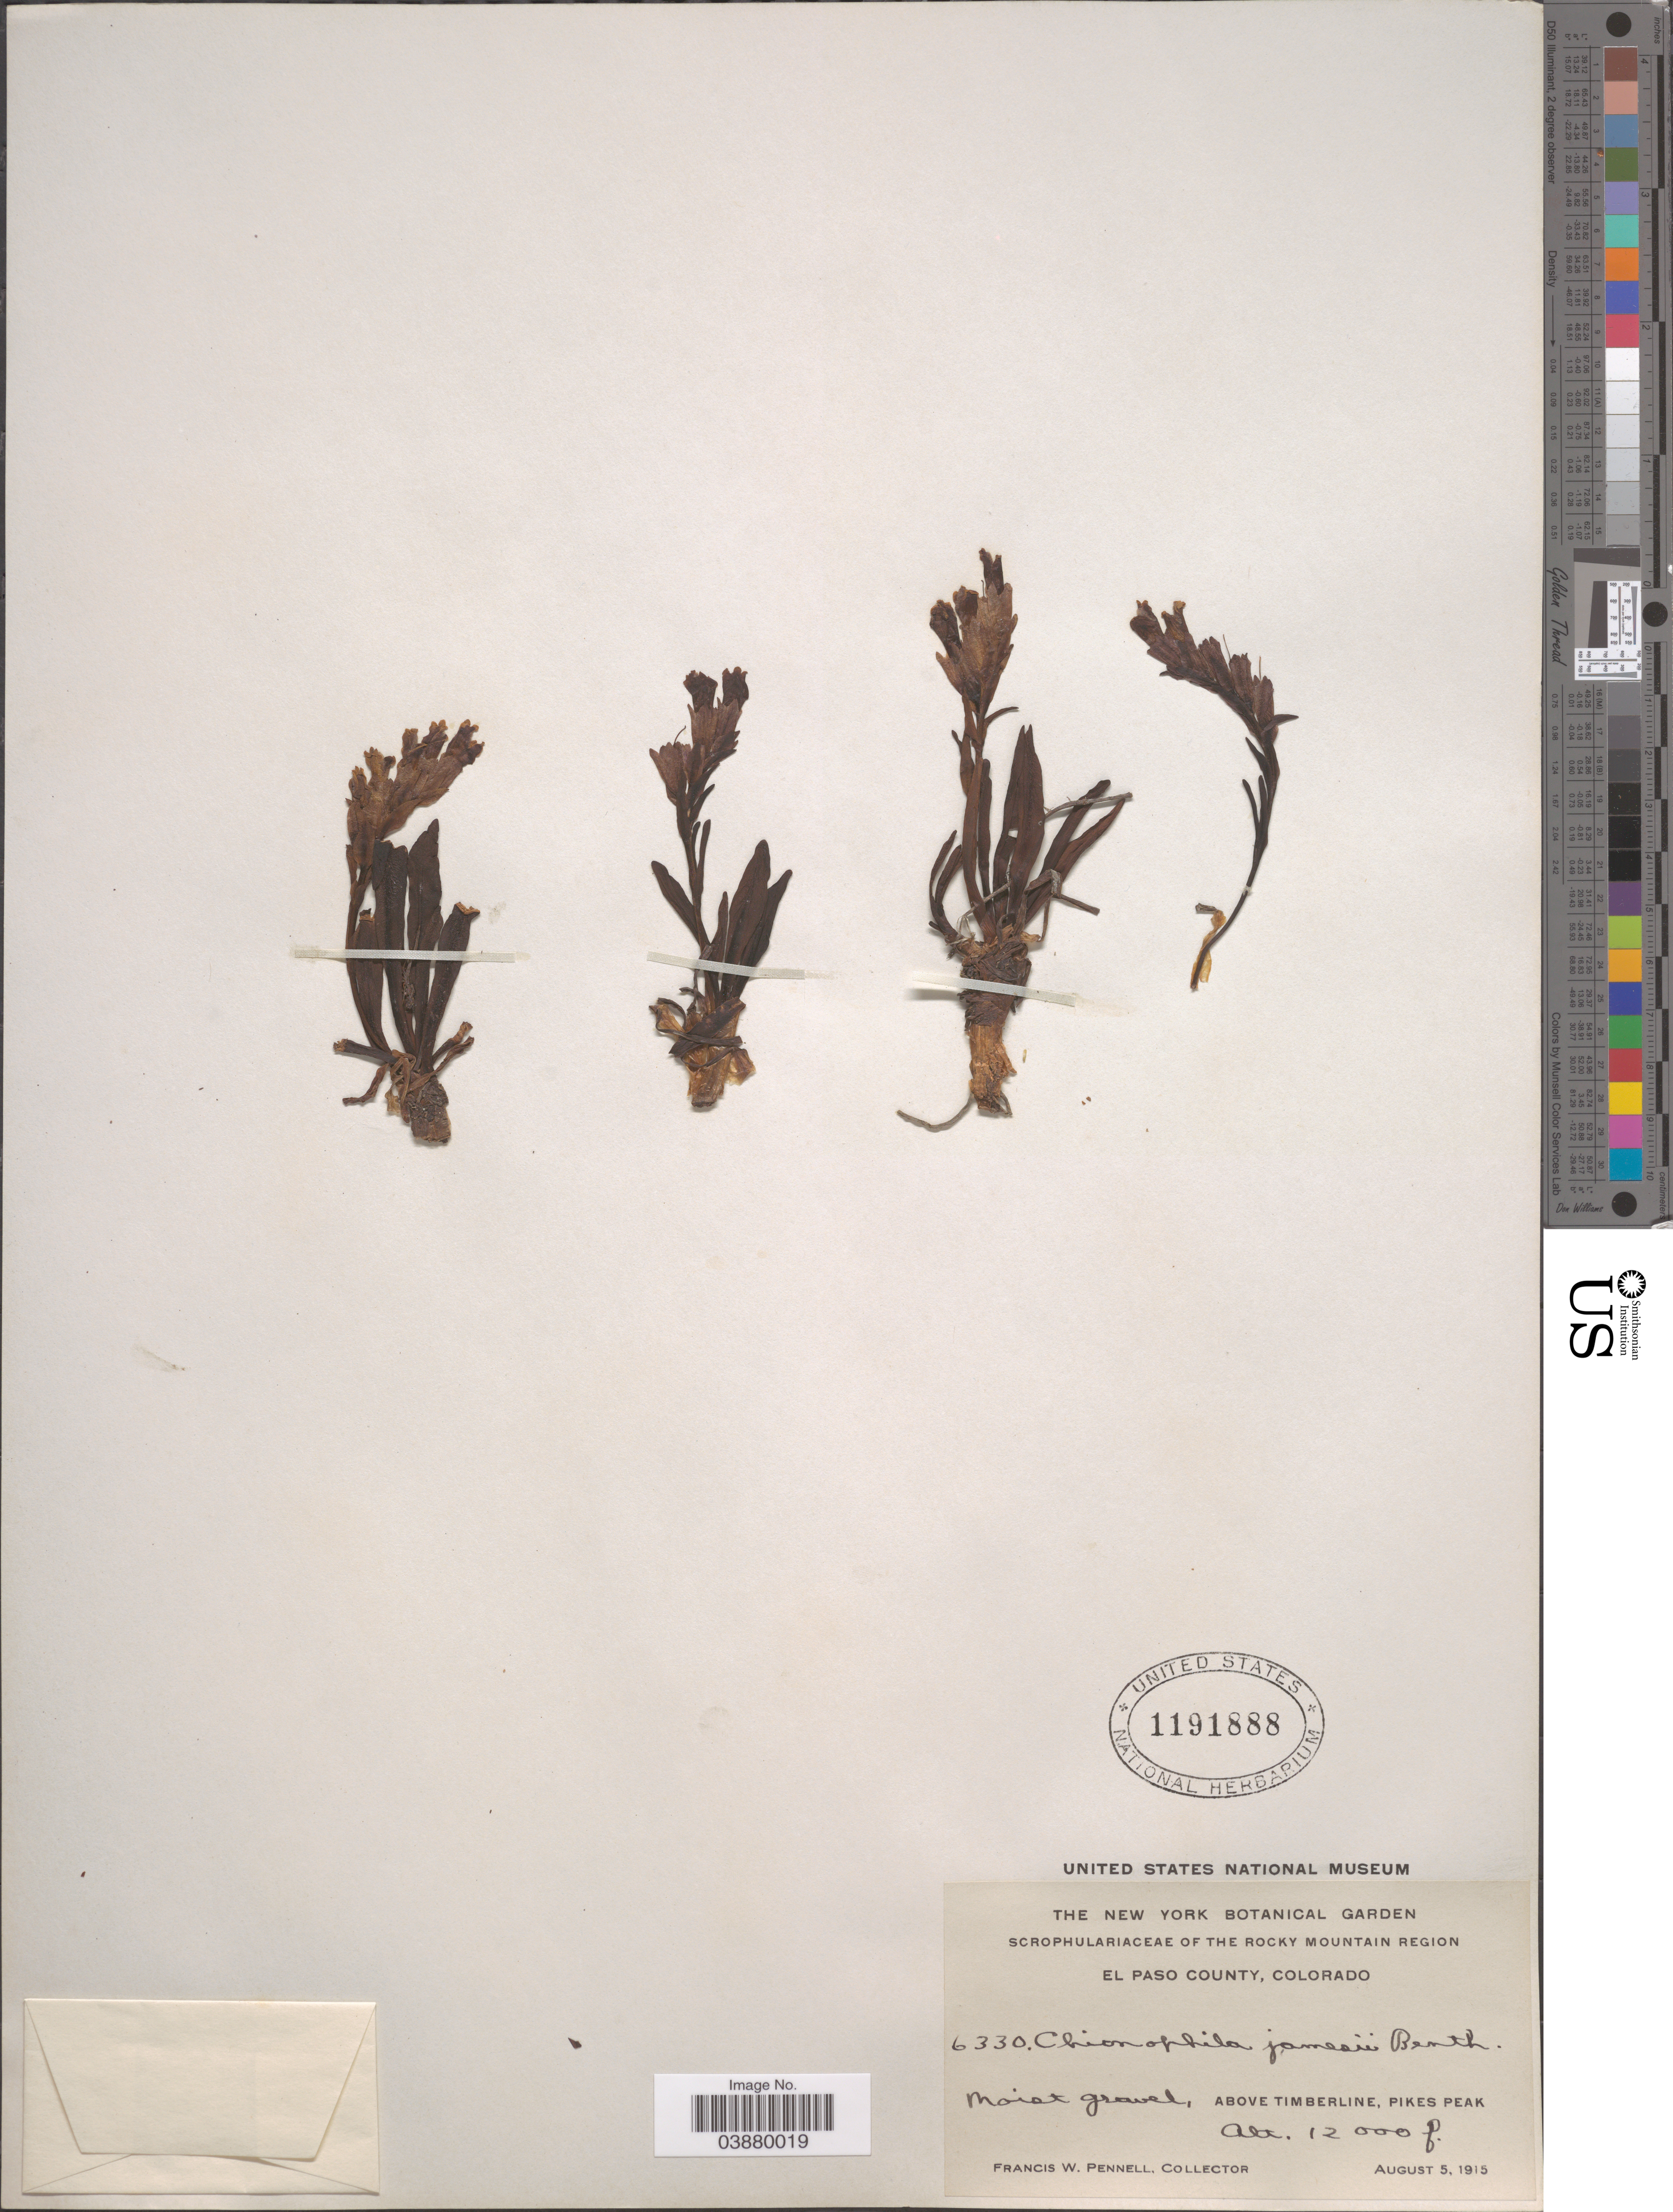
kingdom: Plantae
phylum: Tracheophyta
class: Magnoliopsida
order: Lamiales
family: Plantaginaceae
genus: Chionophila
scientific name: Chionophila jamesii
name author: Benth.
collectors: F. W. Pennell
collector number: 6330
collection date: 1915-08-05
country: United States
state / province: Colorado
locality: El Paso County. Moist ground, Above Timberline, Pikes Peak.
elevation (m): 3658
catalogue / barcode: US 1191888